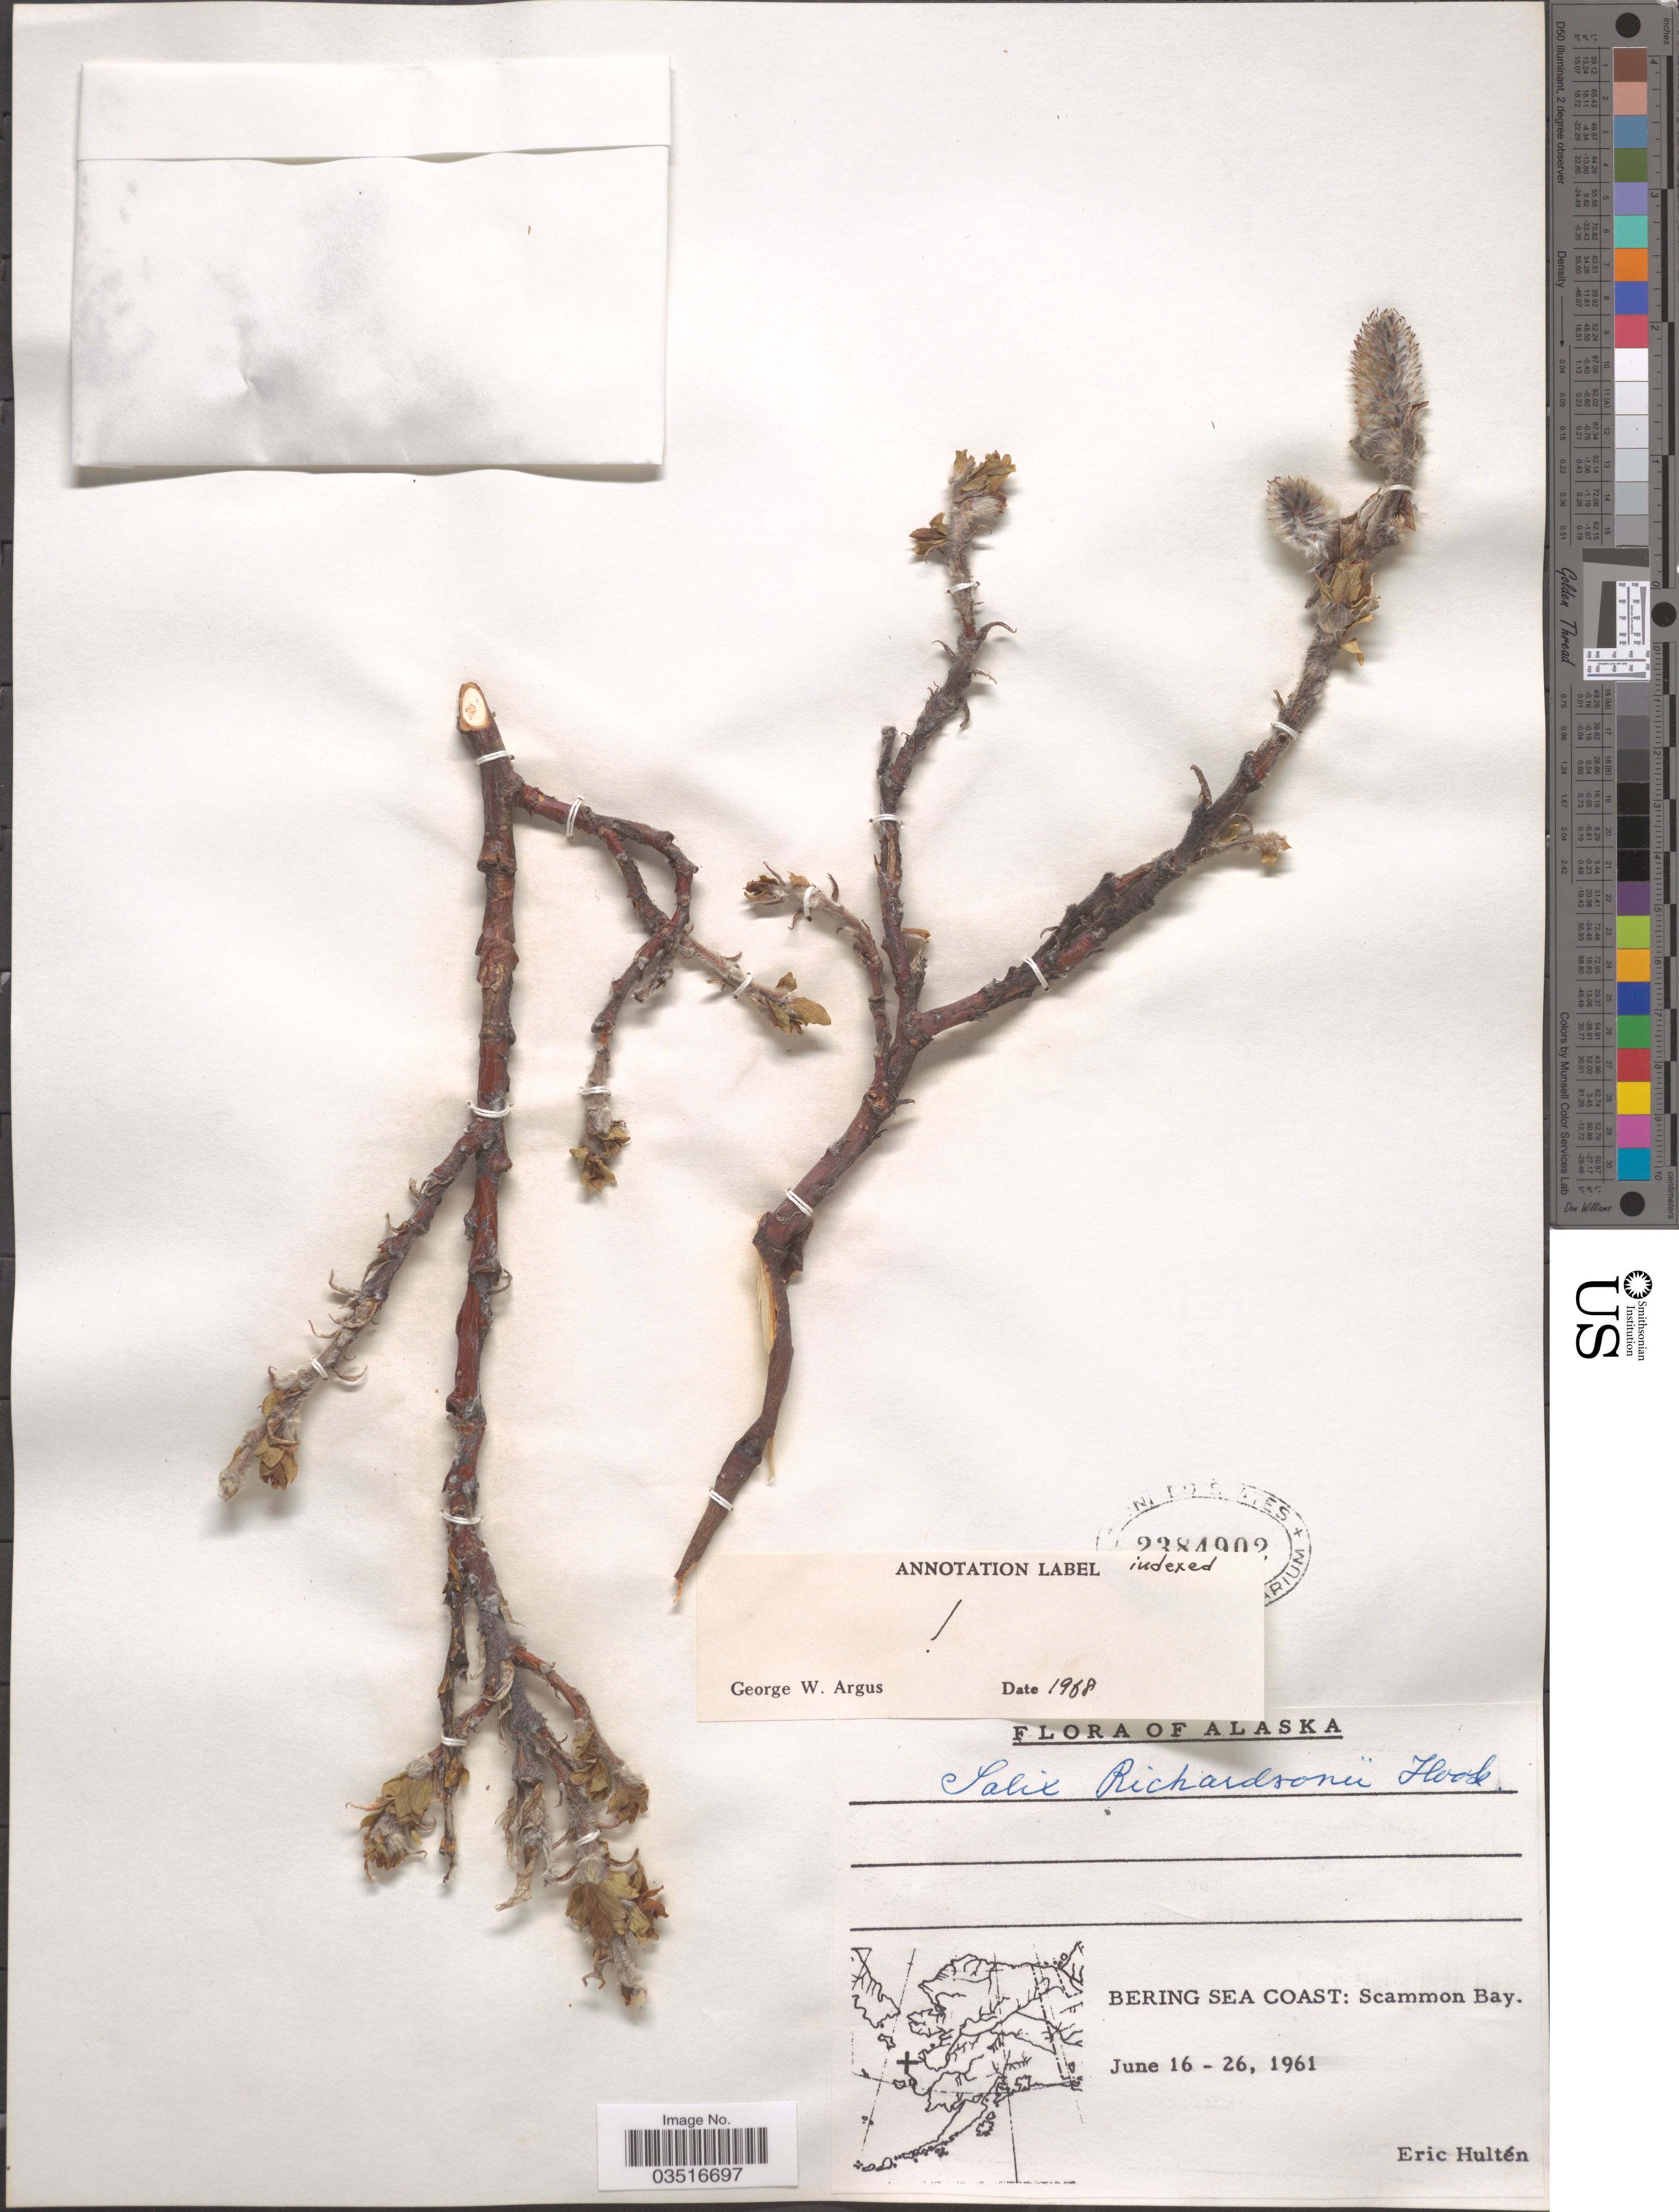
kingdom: Plantae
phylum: Tracheophyta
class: Magnoliopsida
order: Malpighiales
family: Salicaceae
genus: Salix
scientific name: Salix richardsonii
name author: Hook.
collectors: E. G. Hultén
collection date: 1961-06-16/1961-06-26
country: United States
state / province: Alaska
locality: Bering Sea Coast; Scammon Bay.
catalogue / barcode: US 2384902